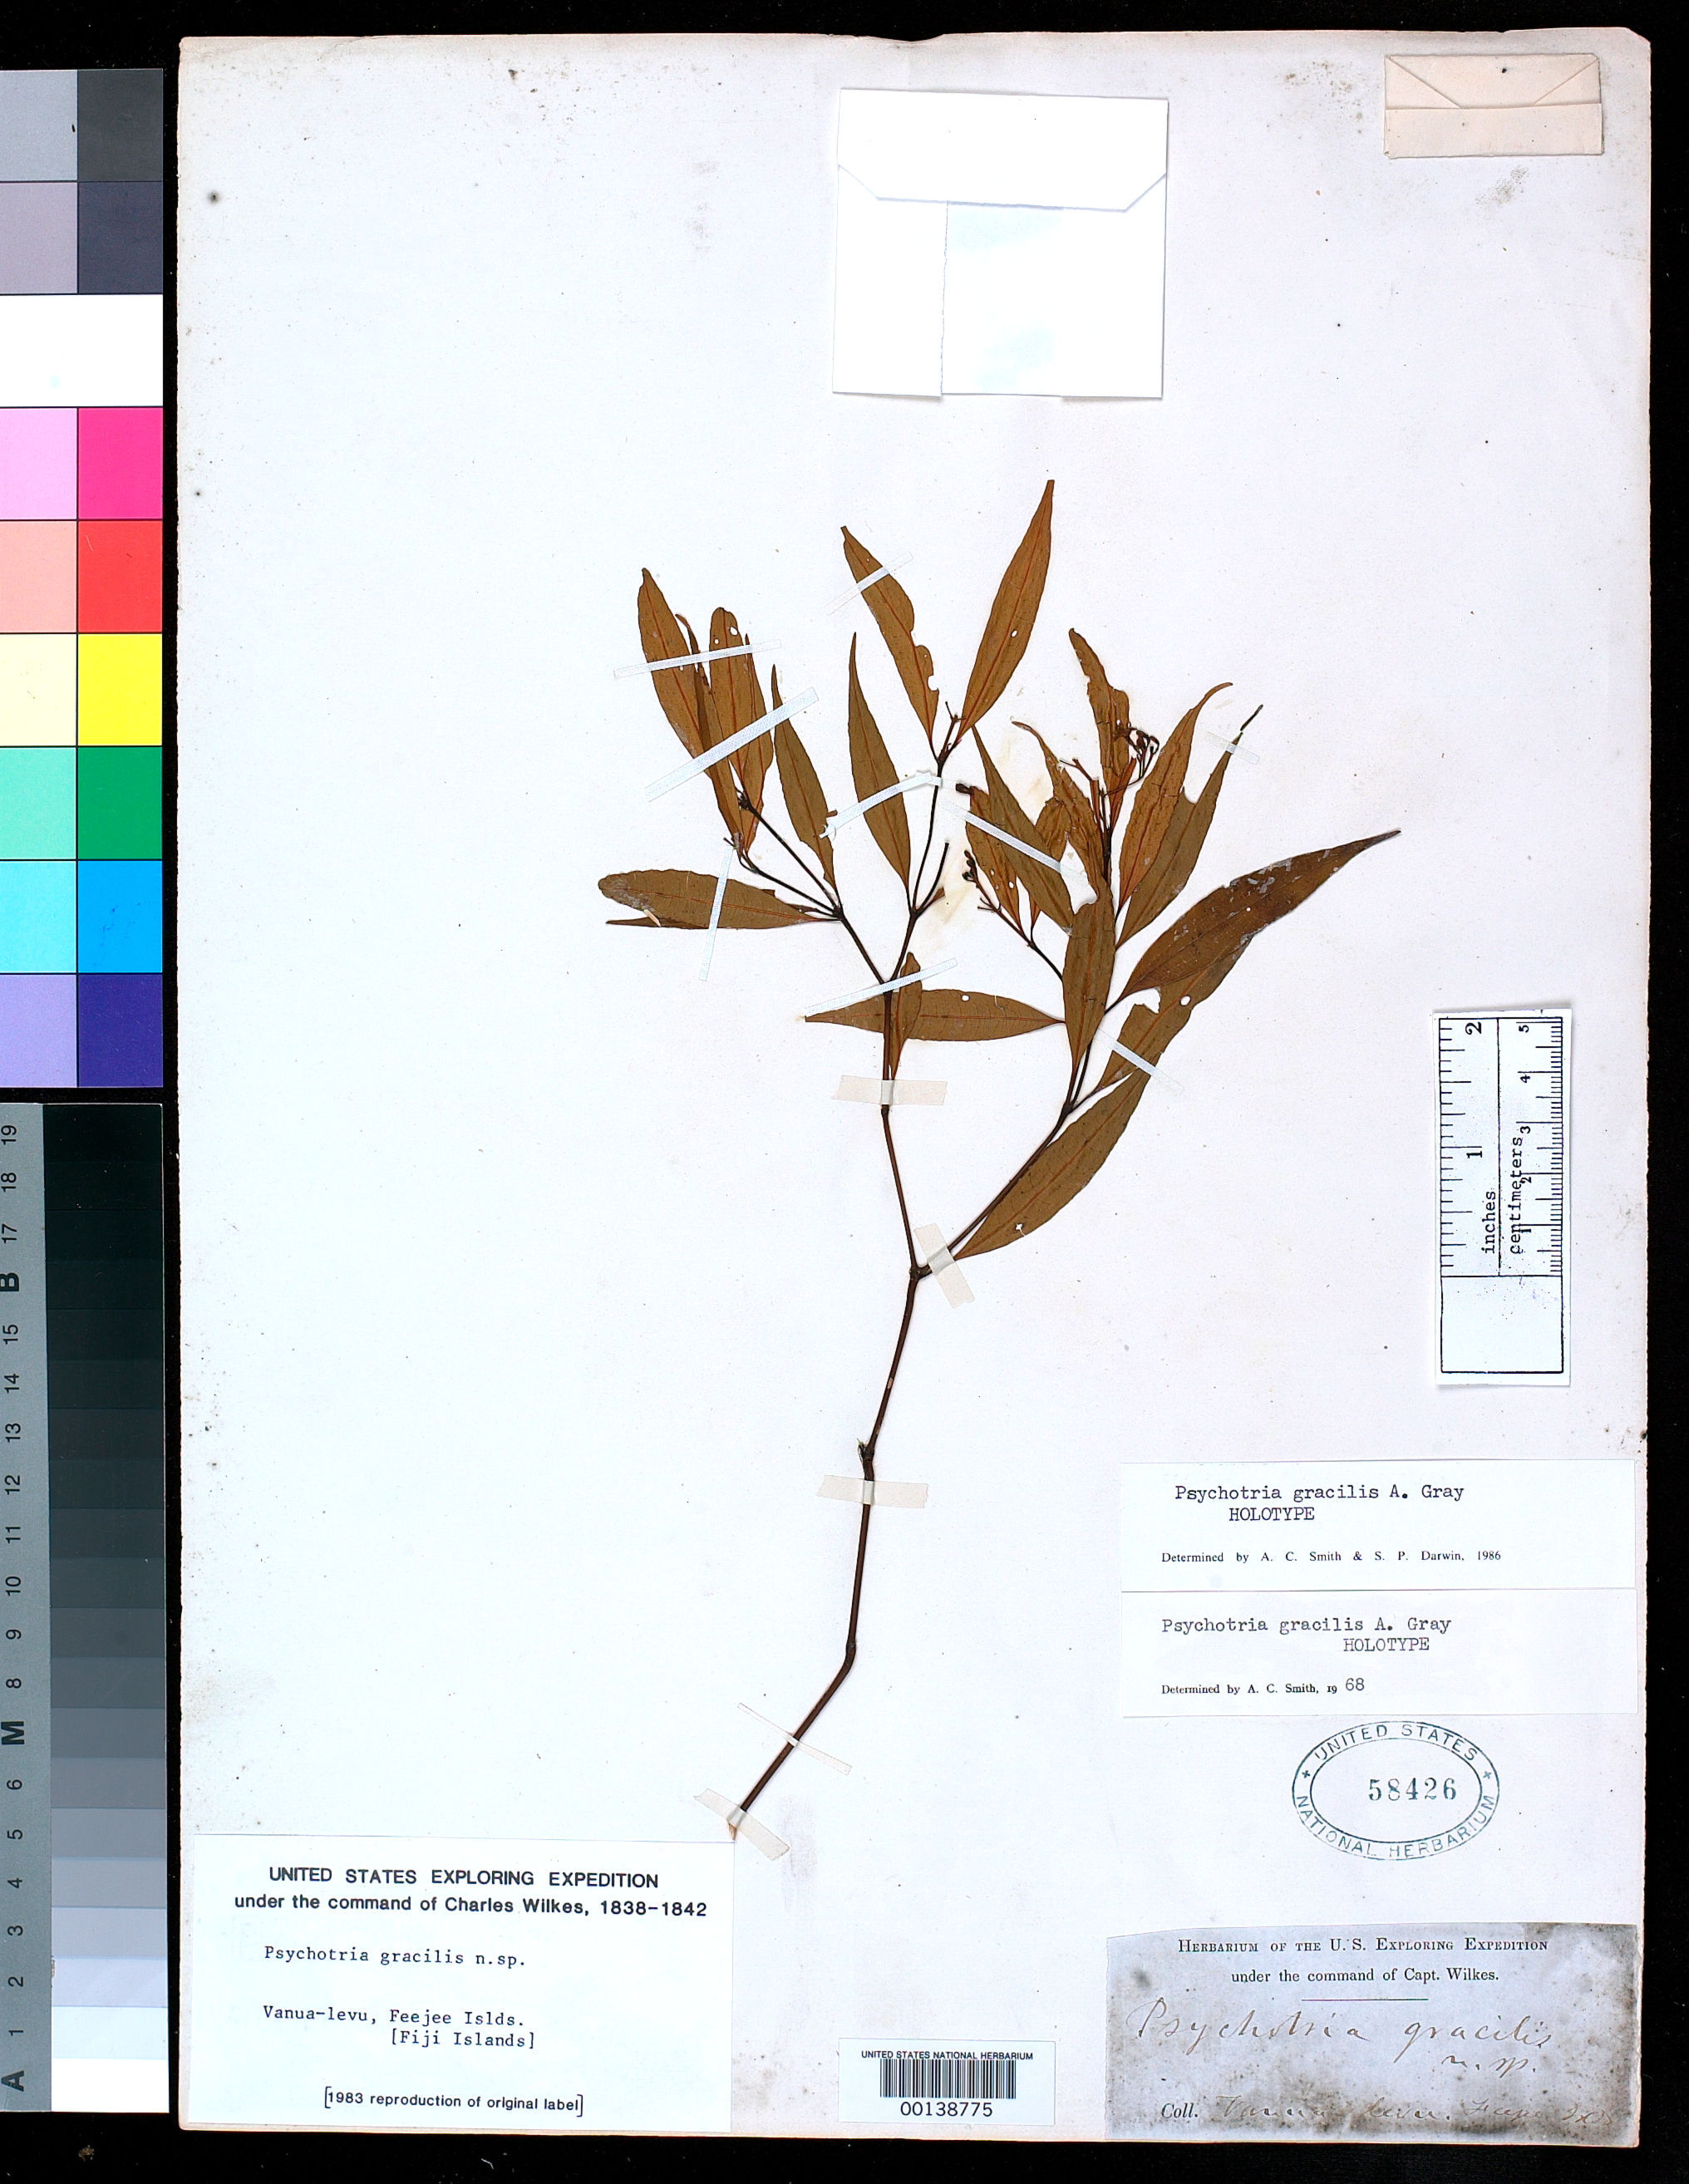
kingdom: Plantae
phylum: Tracheophyta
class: Magnoliopsida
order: Gentianales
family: Rubiaceae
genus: Psychotria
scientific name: Psychotria gracilis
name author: A. Gray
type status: Holotype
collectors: Wilkes Explor. Exped.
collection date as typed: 1838 to -- --- 1842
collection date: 1838/1842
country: Fiji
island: Vanua Levu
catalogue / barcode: US 58426